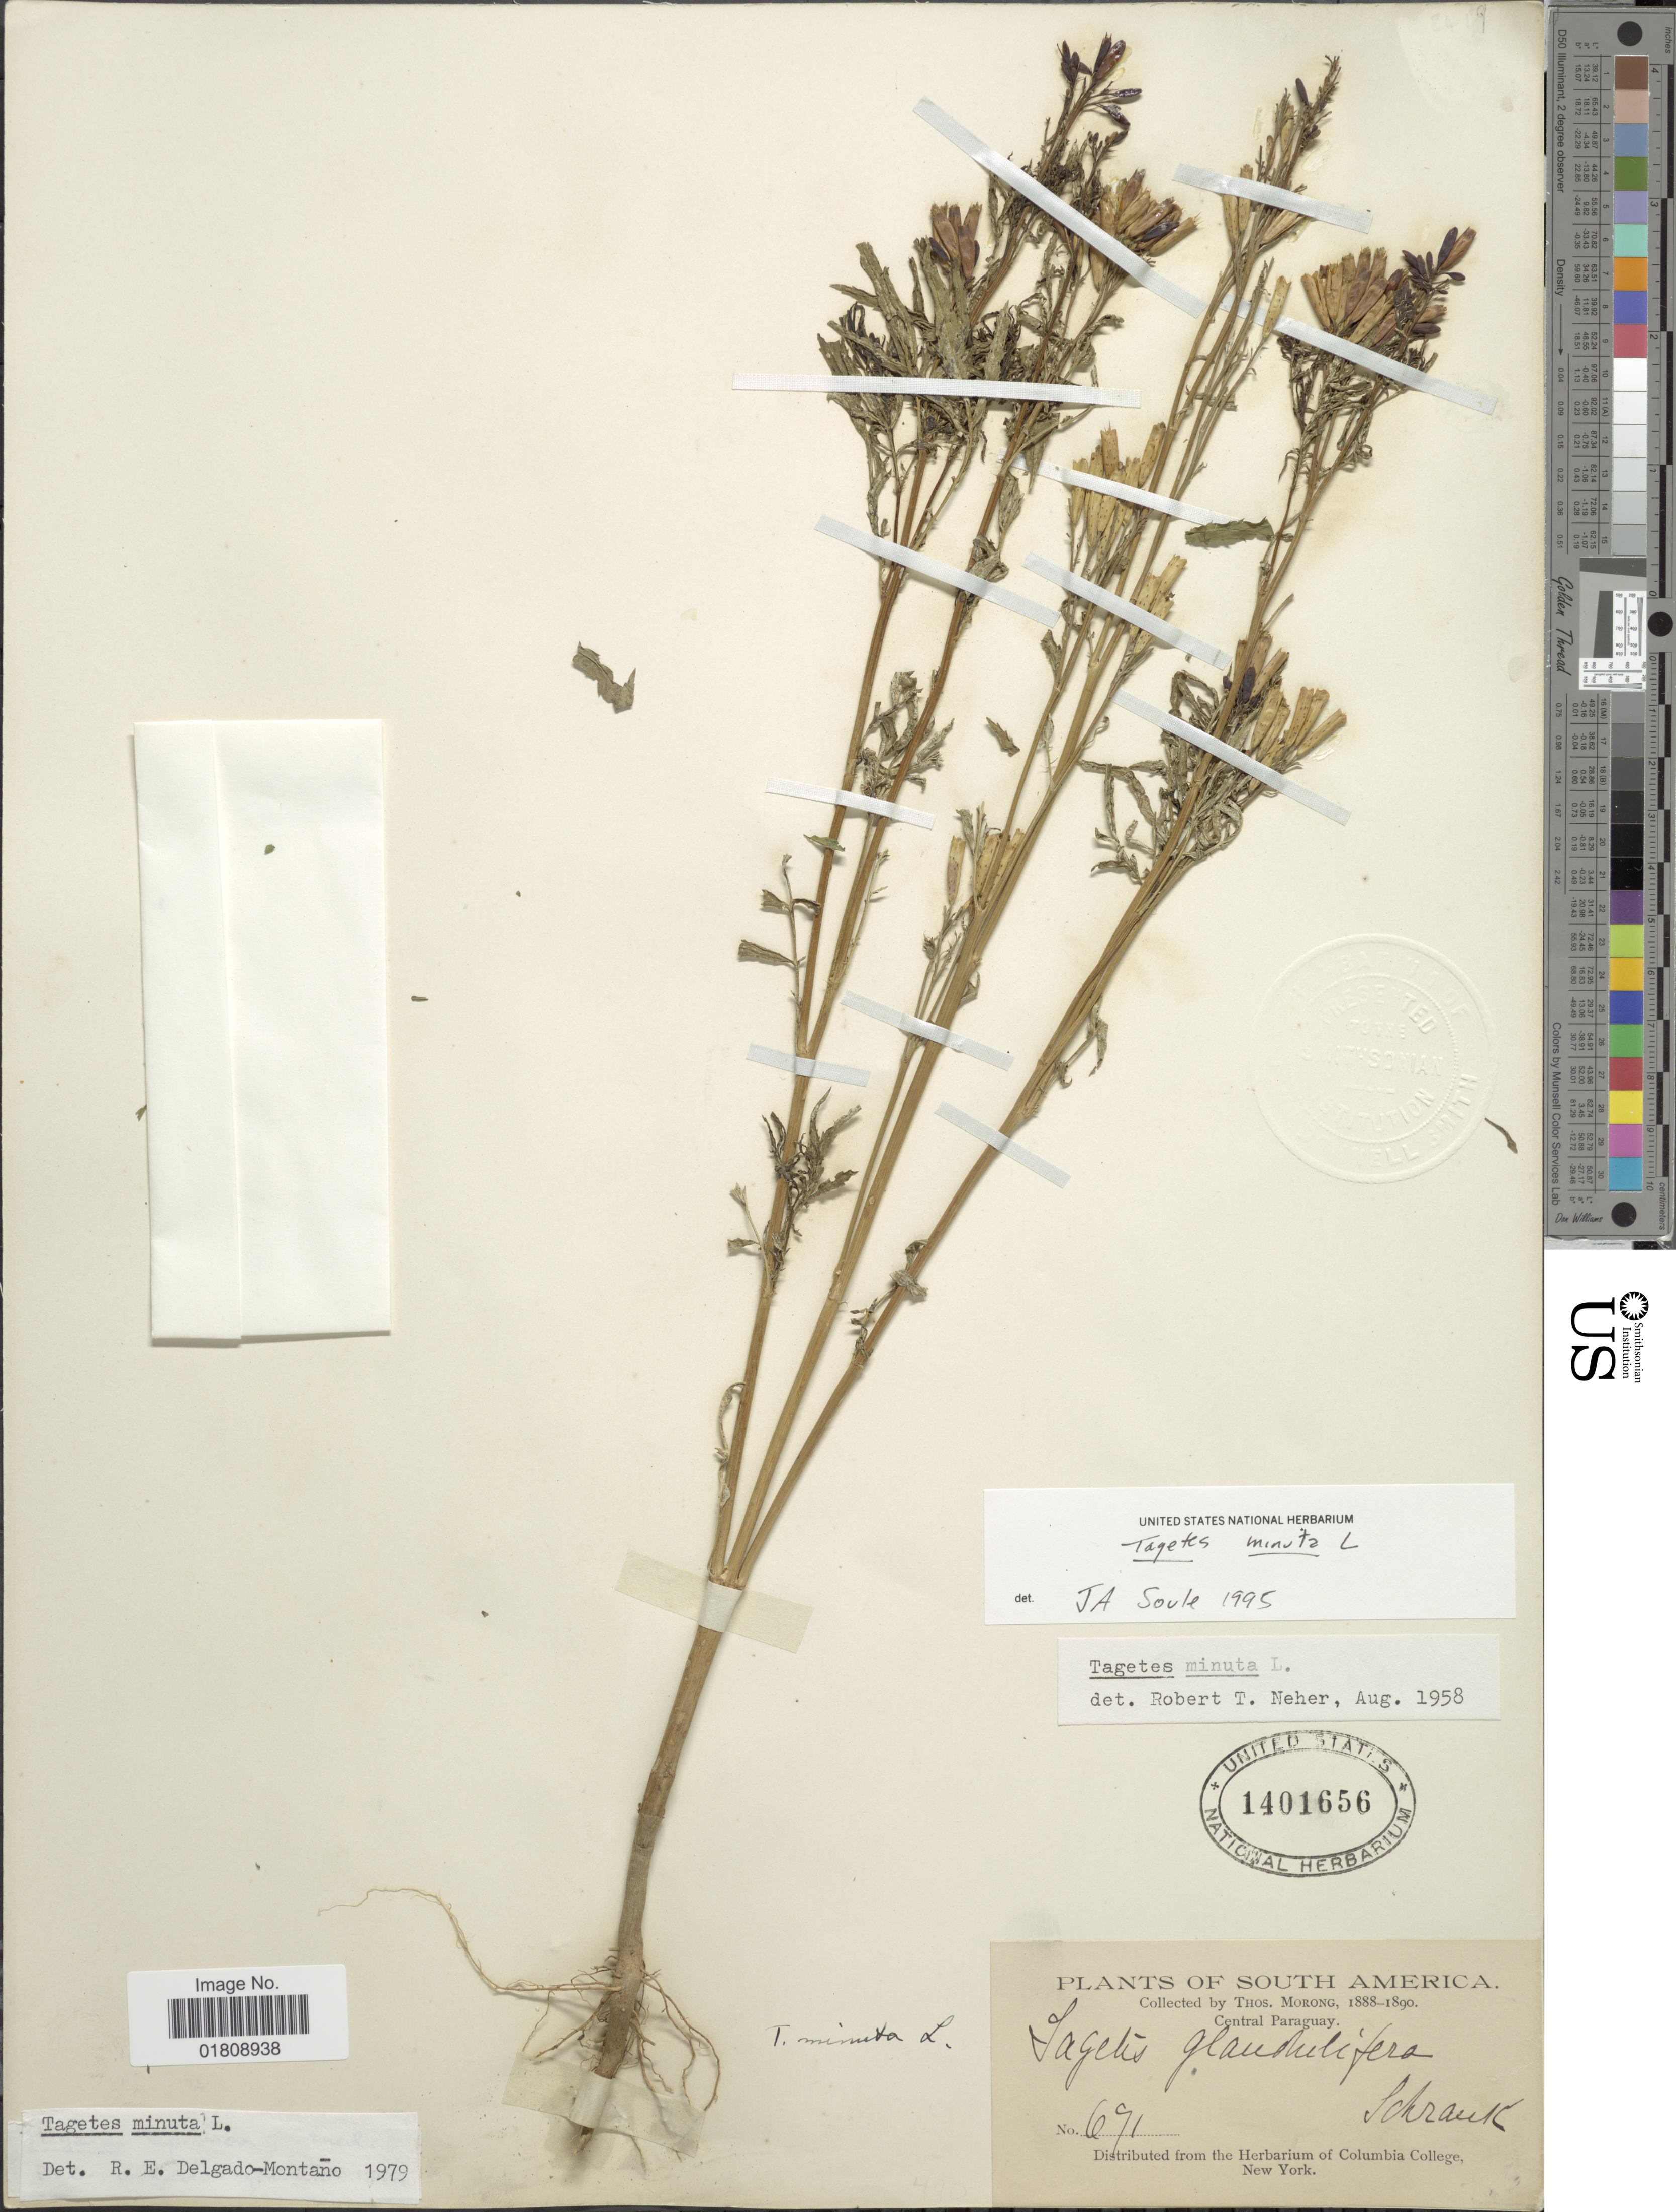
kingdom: Plantae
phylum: Tracheophyta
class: Magnoliopsida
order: Asterales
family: Asteraceae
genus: Tagetes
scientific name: Tagetes minuta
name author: L.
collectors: ex herb. T. Morong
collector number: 671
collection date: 1888/1890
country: Paraguay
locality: South America, Central Paraguay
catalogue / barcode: US 1401656